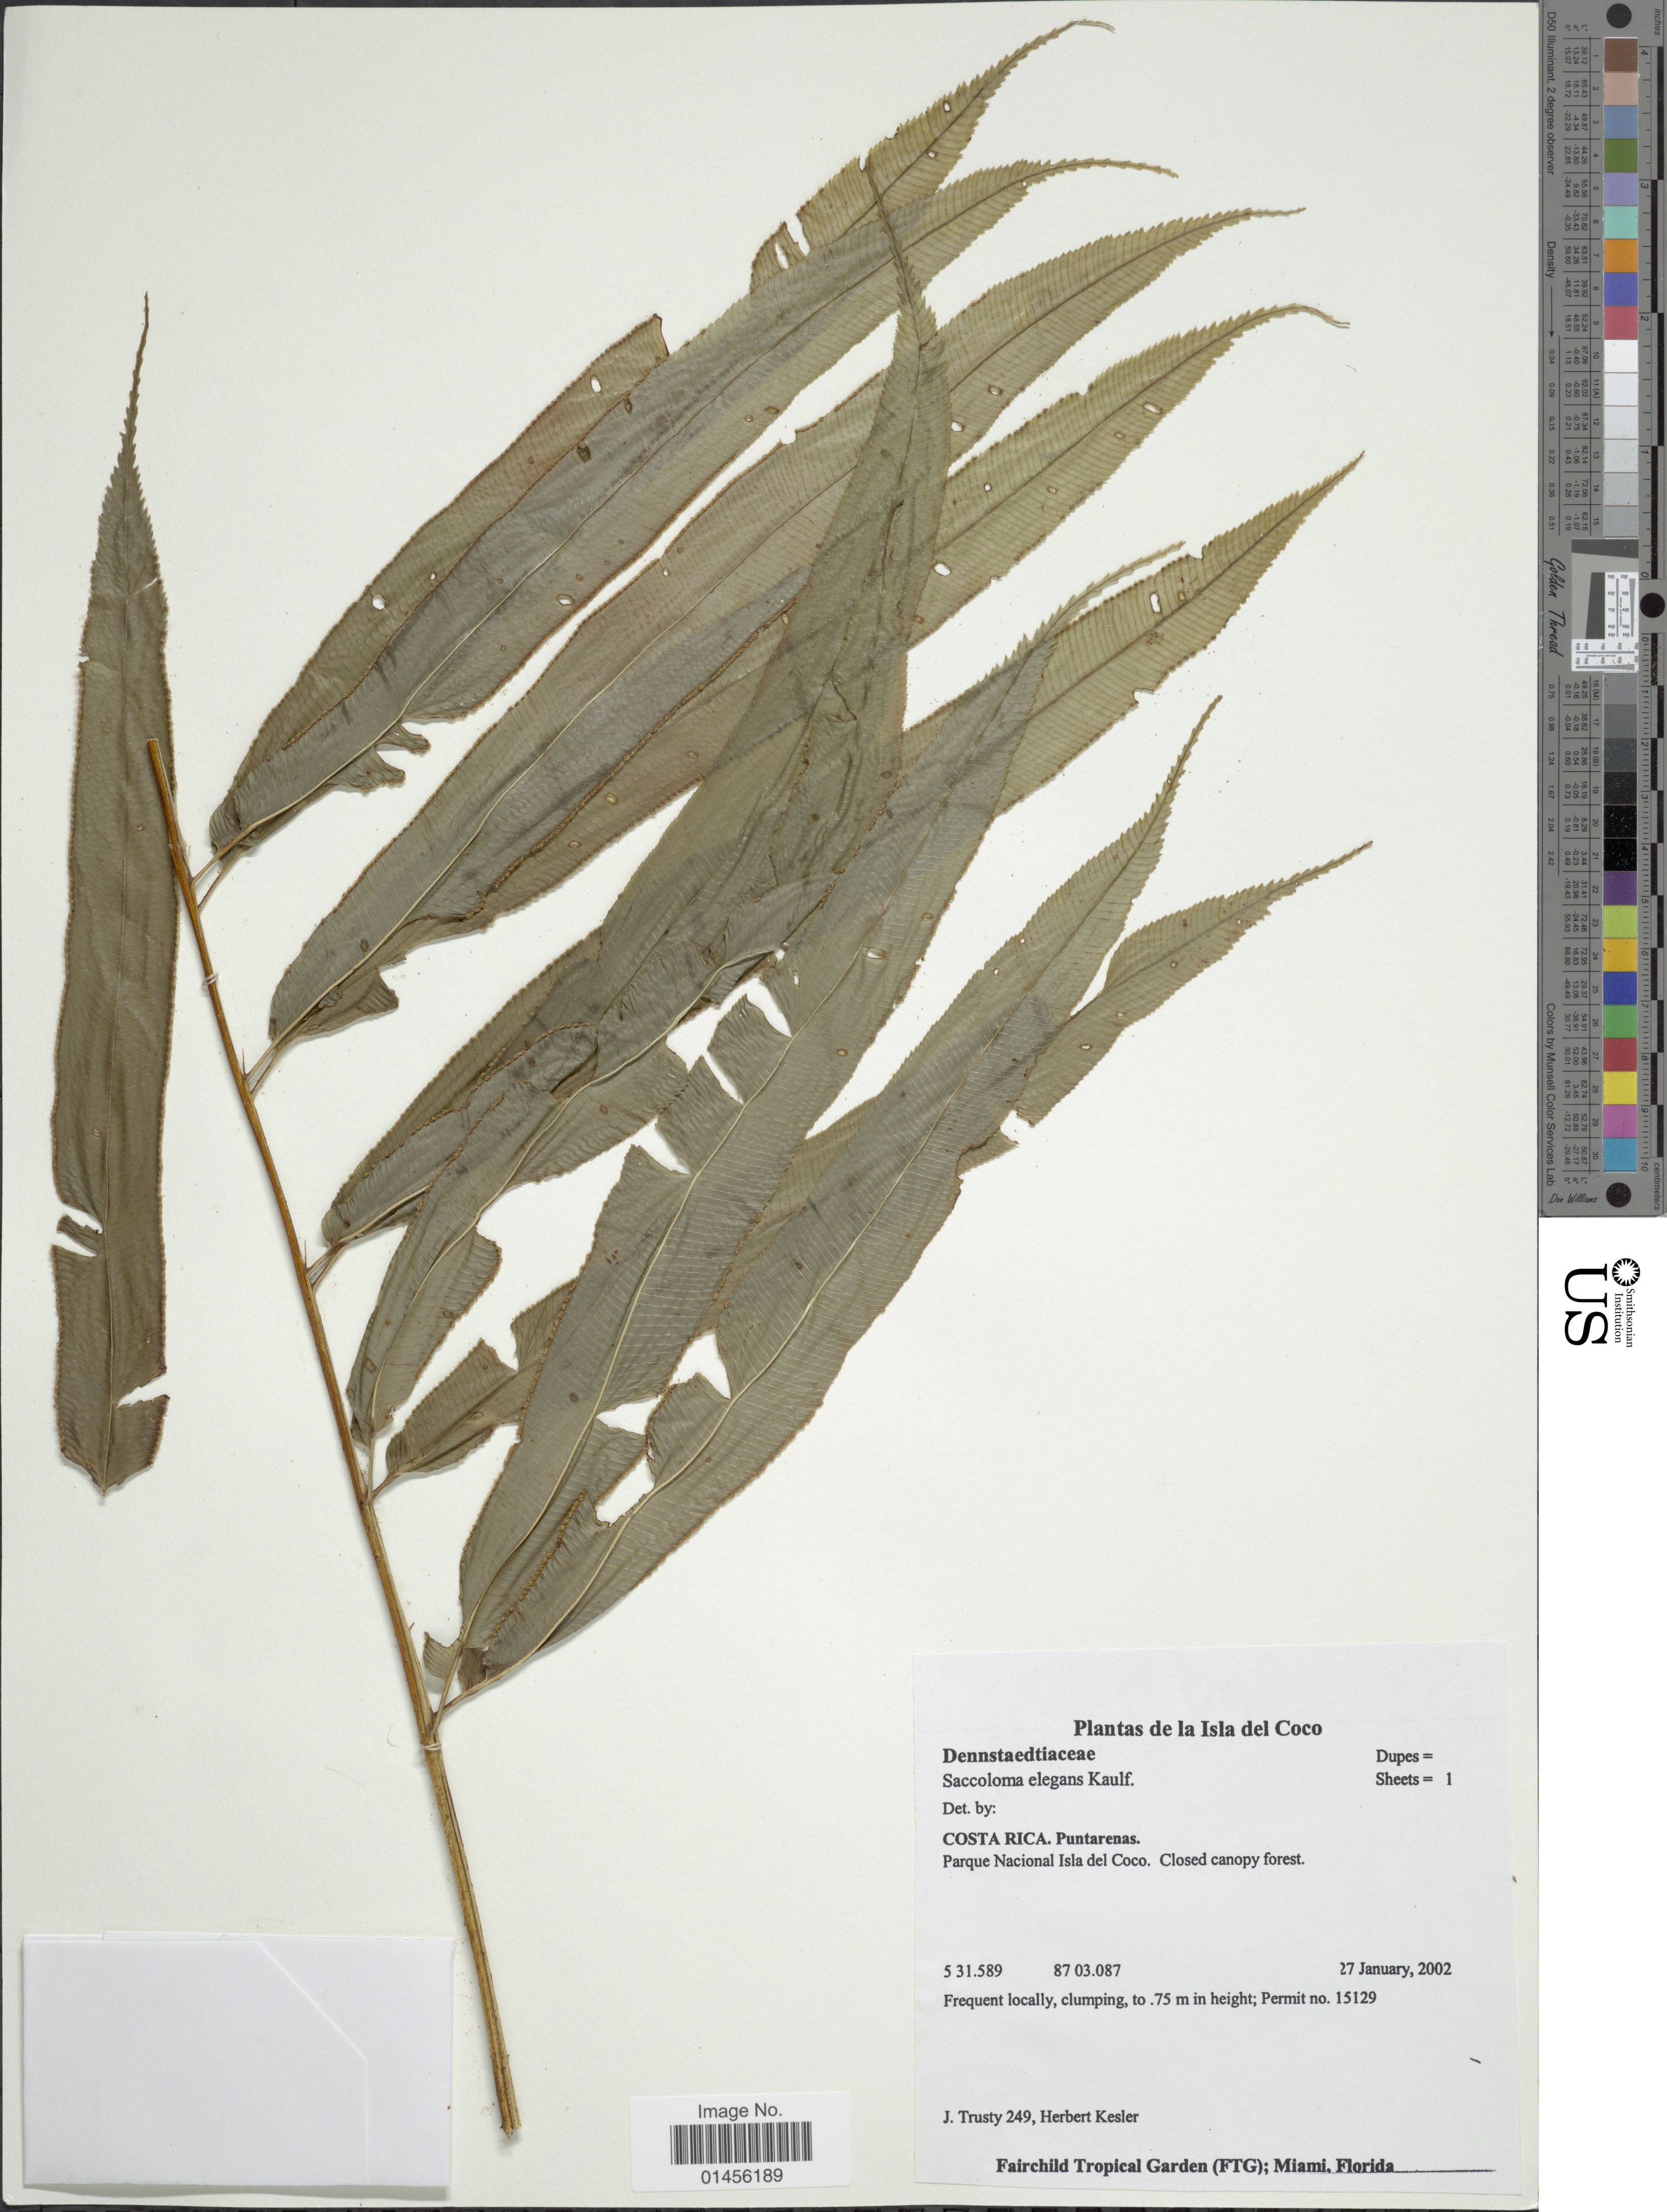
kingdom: Plantae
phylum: Tracheophyta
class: Polypodiopsida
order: Polypodiales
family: Saccolomataceae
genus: Saccoloma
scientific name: Saccoloma elegans subsp. chartaceum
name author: Cremers & K.U. Kramer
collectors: J. Trusty & H. Kesler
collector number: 249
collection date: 2002-01-27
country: Costa Rica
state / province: Puntarenas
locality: De la Isla del Coco, Parque Nacional Isla del Coco